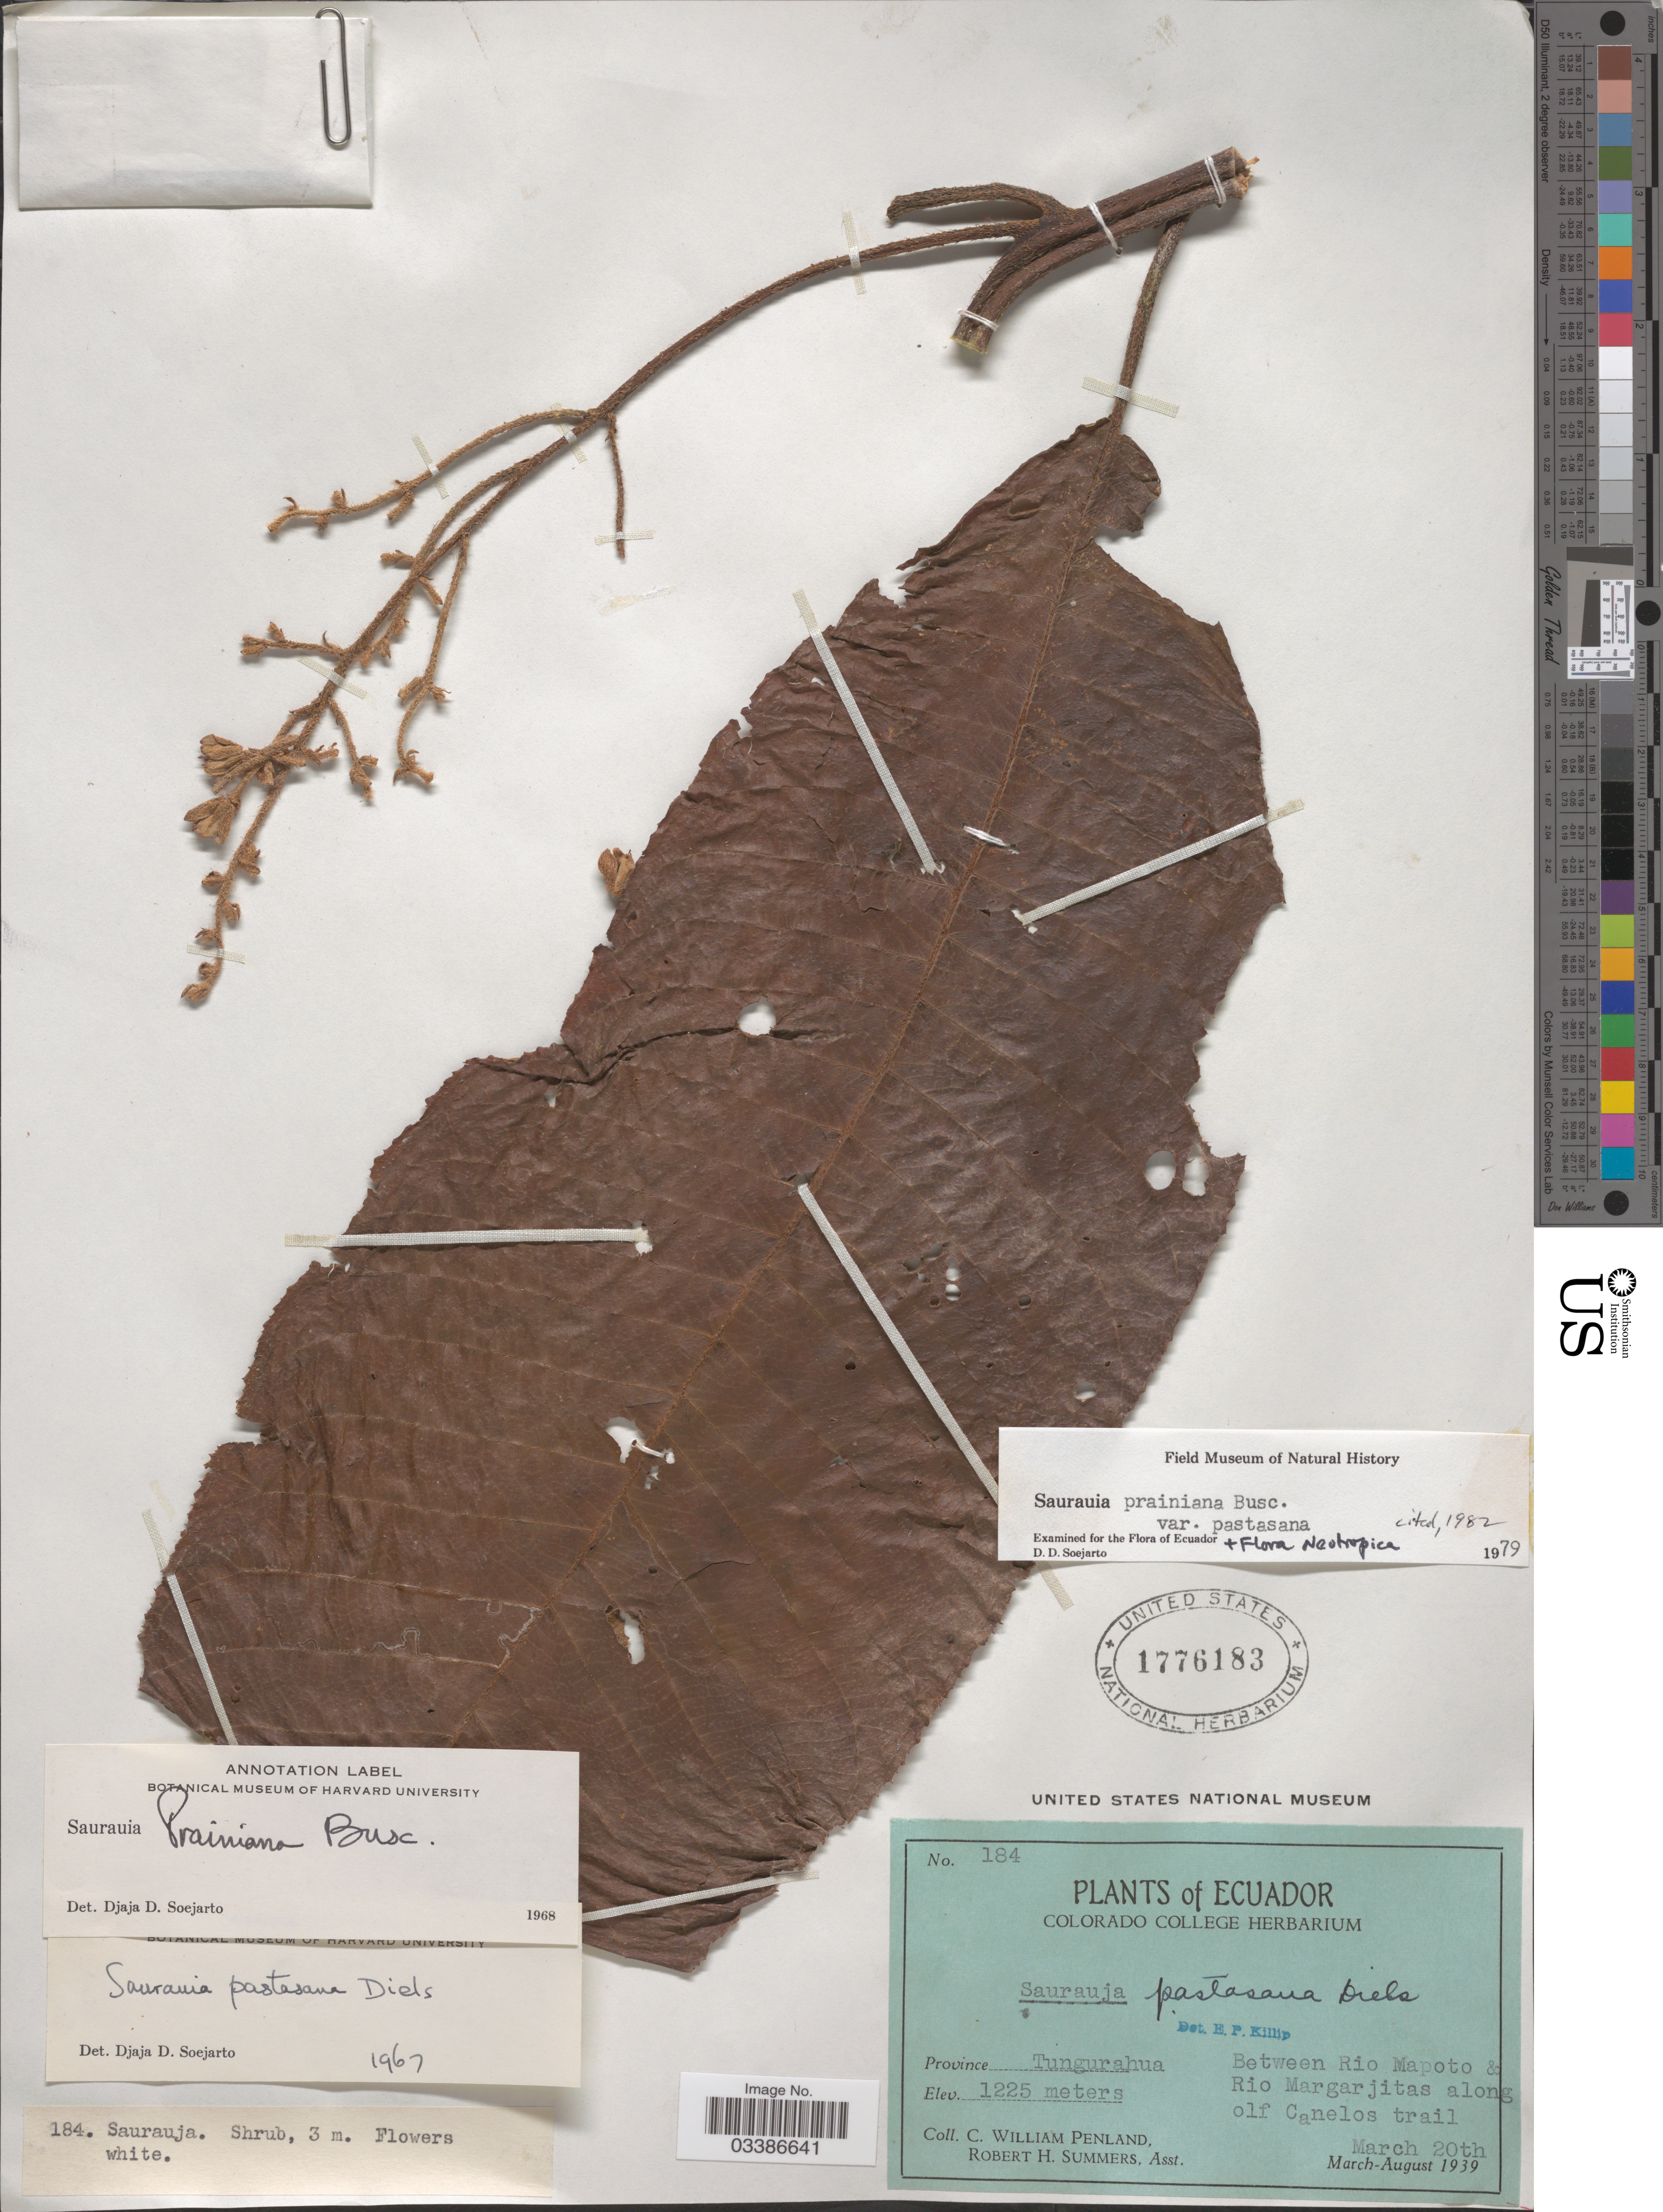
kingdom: Plantae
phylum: Tracheophyta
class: Magnoliopsida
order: Ericales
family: Actinidiaceae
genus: Saurauia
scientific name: Saurauia prainiana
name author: Buscal.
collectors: C. W. Penland & R. Summers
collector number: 184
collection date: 1939-03-20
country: Ecuador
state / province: Tungurahua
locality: Between Rio Mapoto & Rio Margarjitas along olf Canelos trail.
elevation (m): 1225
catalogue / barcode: US 1776183